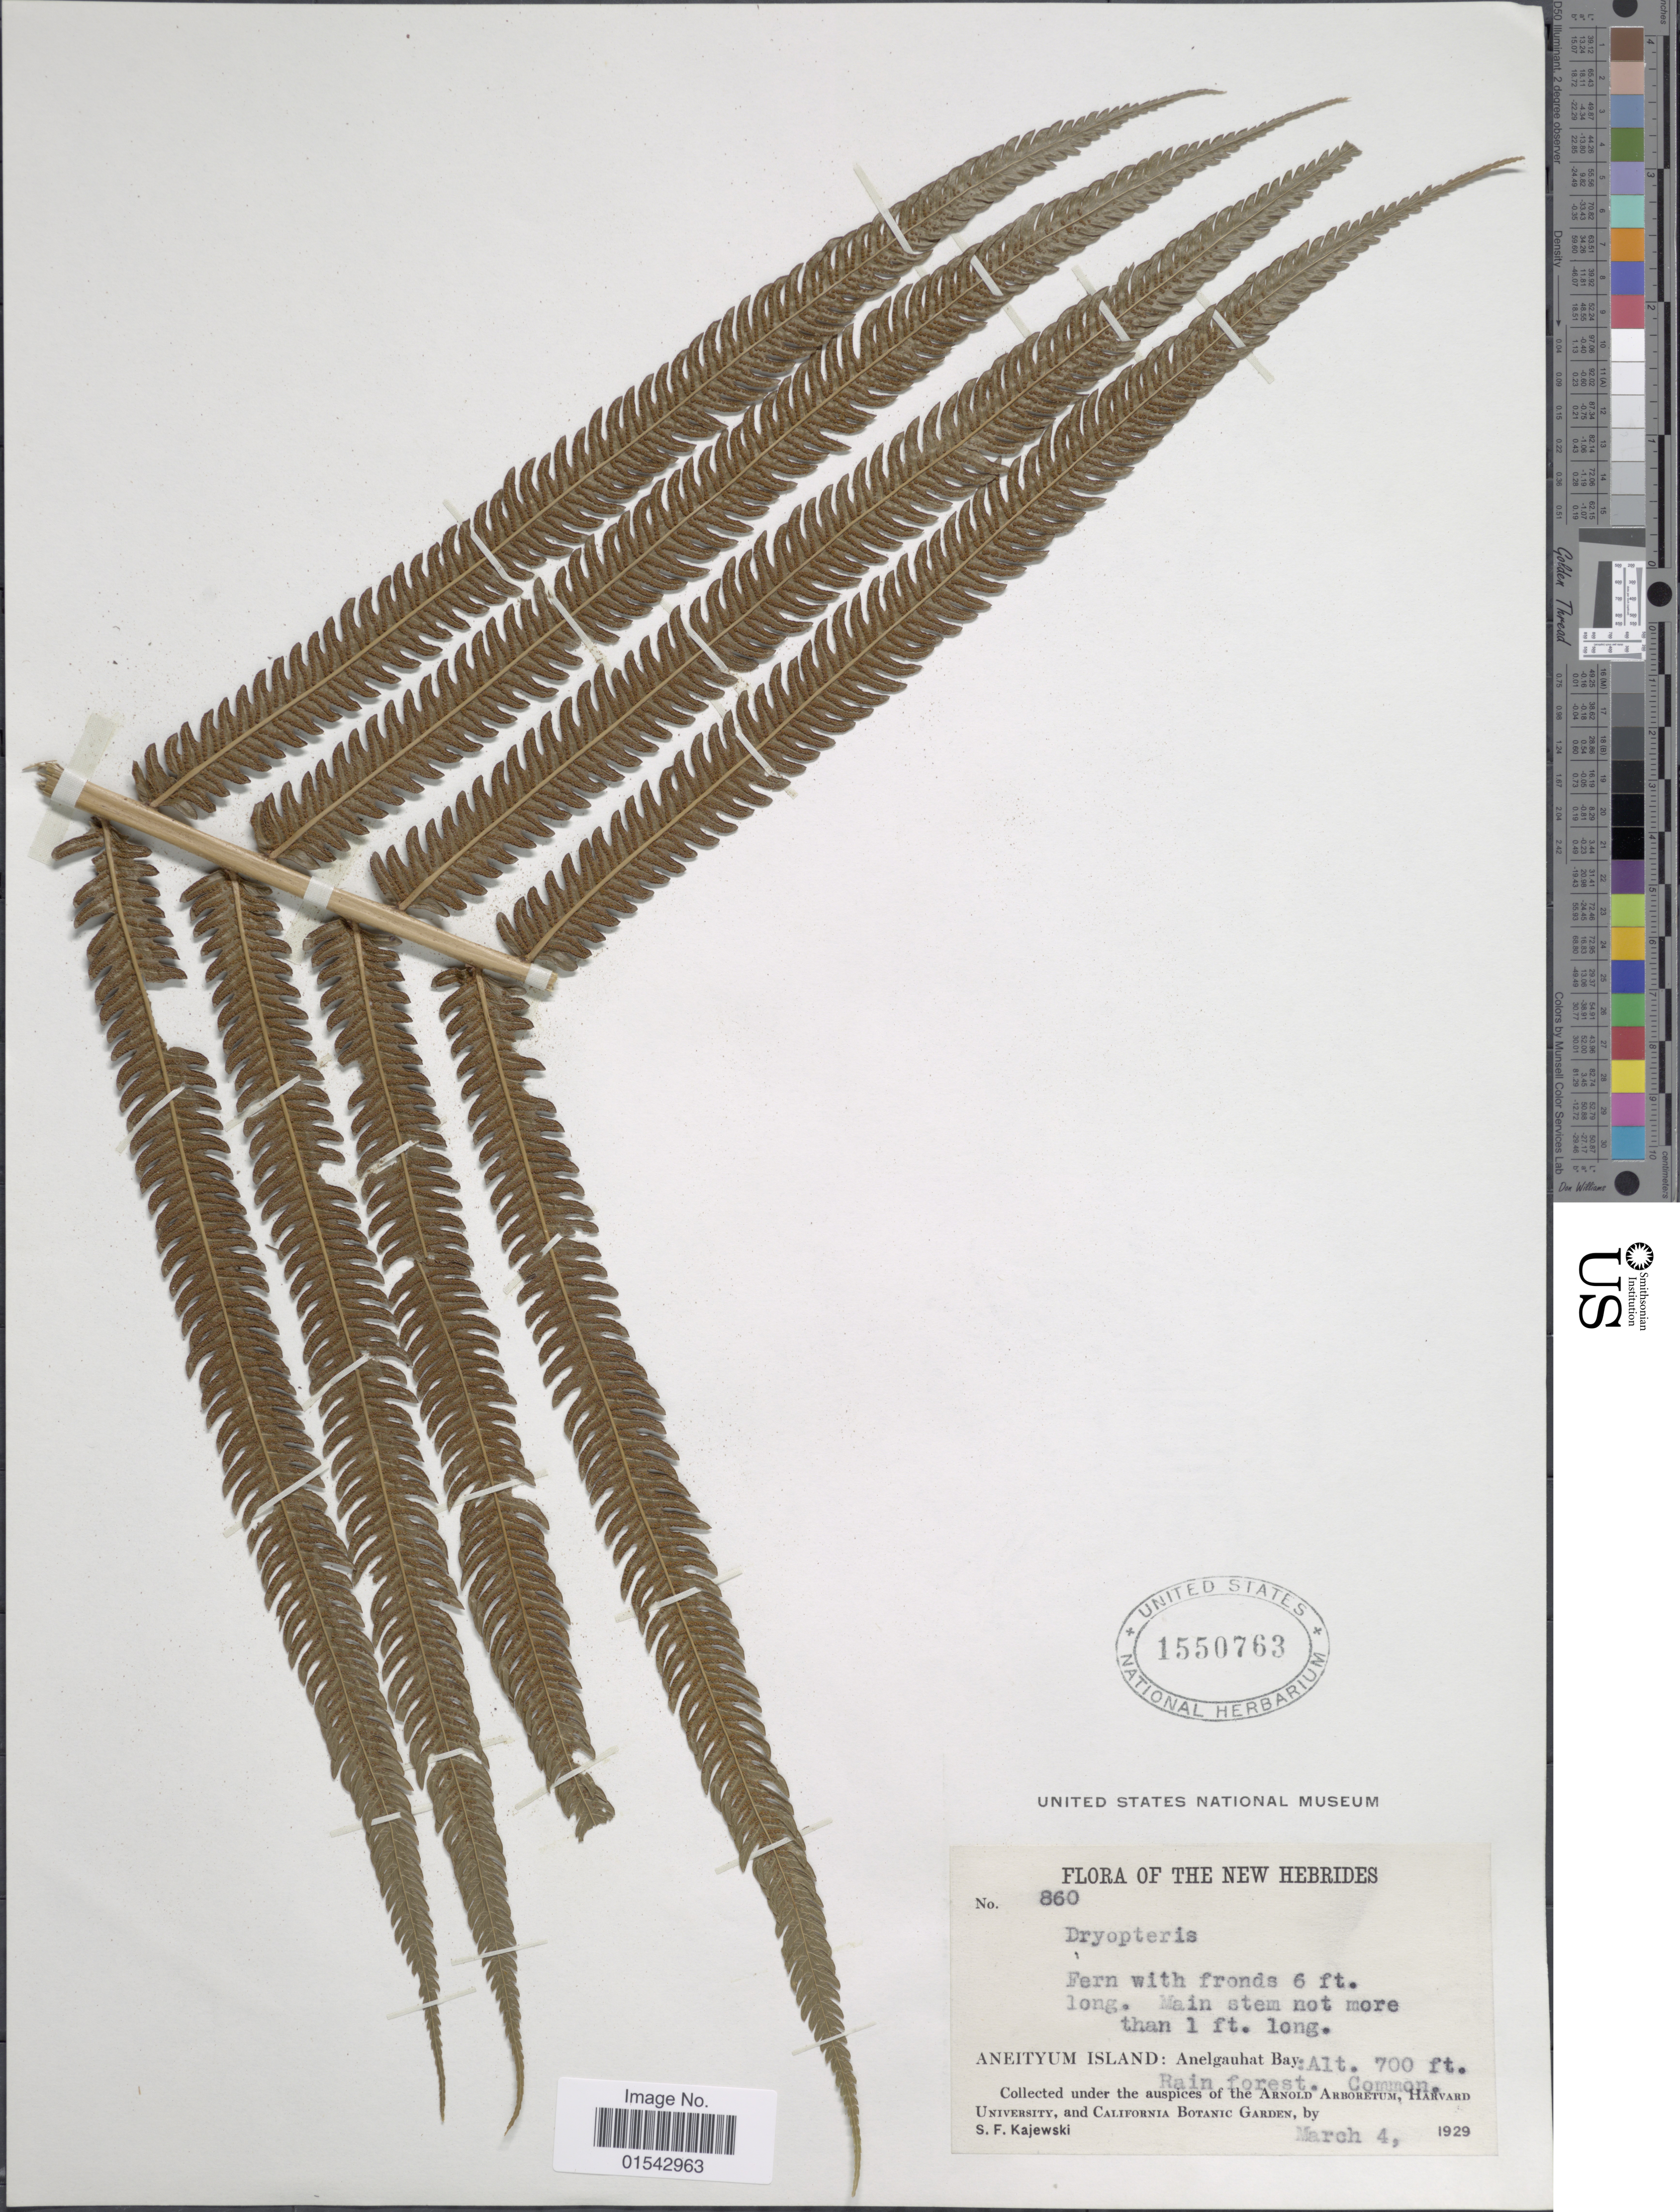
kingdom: Plantae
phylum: Tracheophyta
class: Polypodiopsida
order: Polypodiales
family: Thelypteridaceae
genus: Cyclosorus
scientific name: Cyclosorus sp.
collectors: S. Kajewski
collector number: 860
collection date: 1929-03-04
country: Vanuatu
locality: New Hebrides, Aneityum Island: Anelgauhat Bay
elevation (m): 213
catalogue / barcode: US 1550763